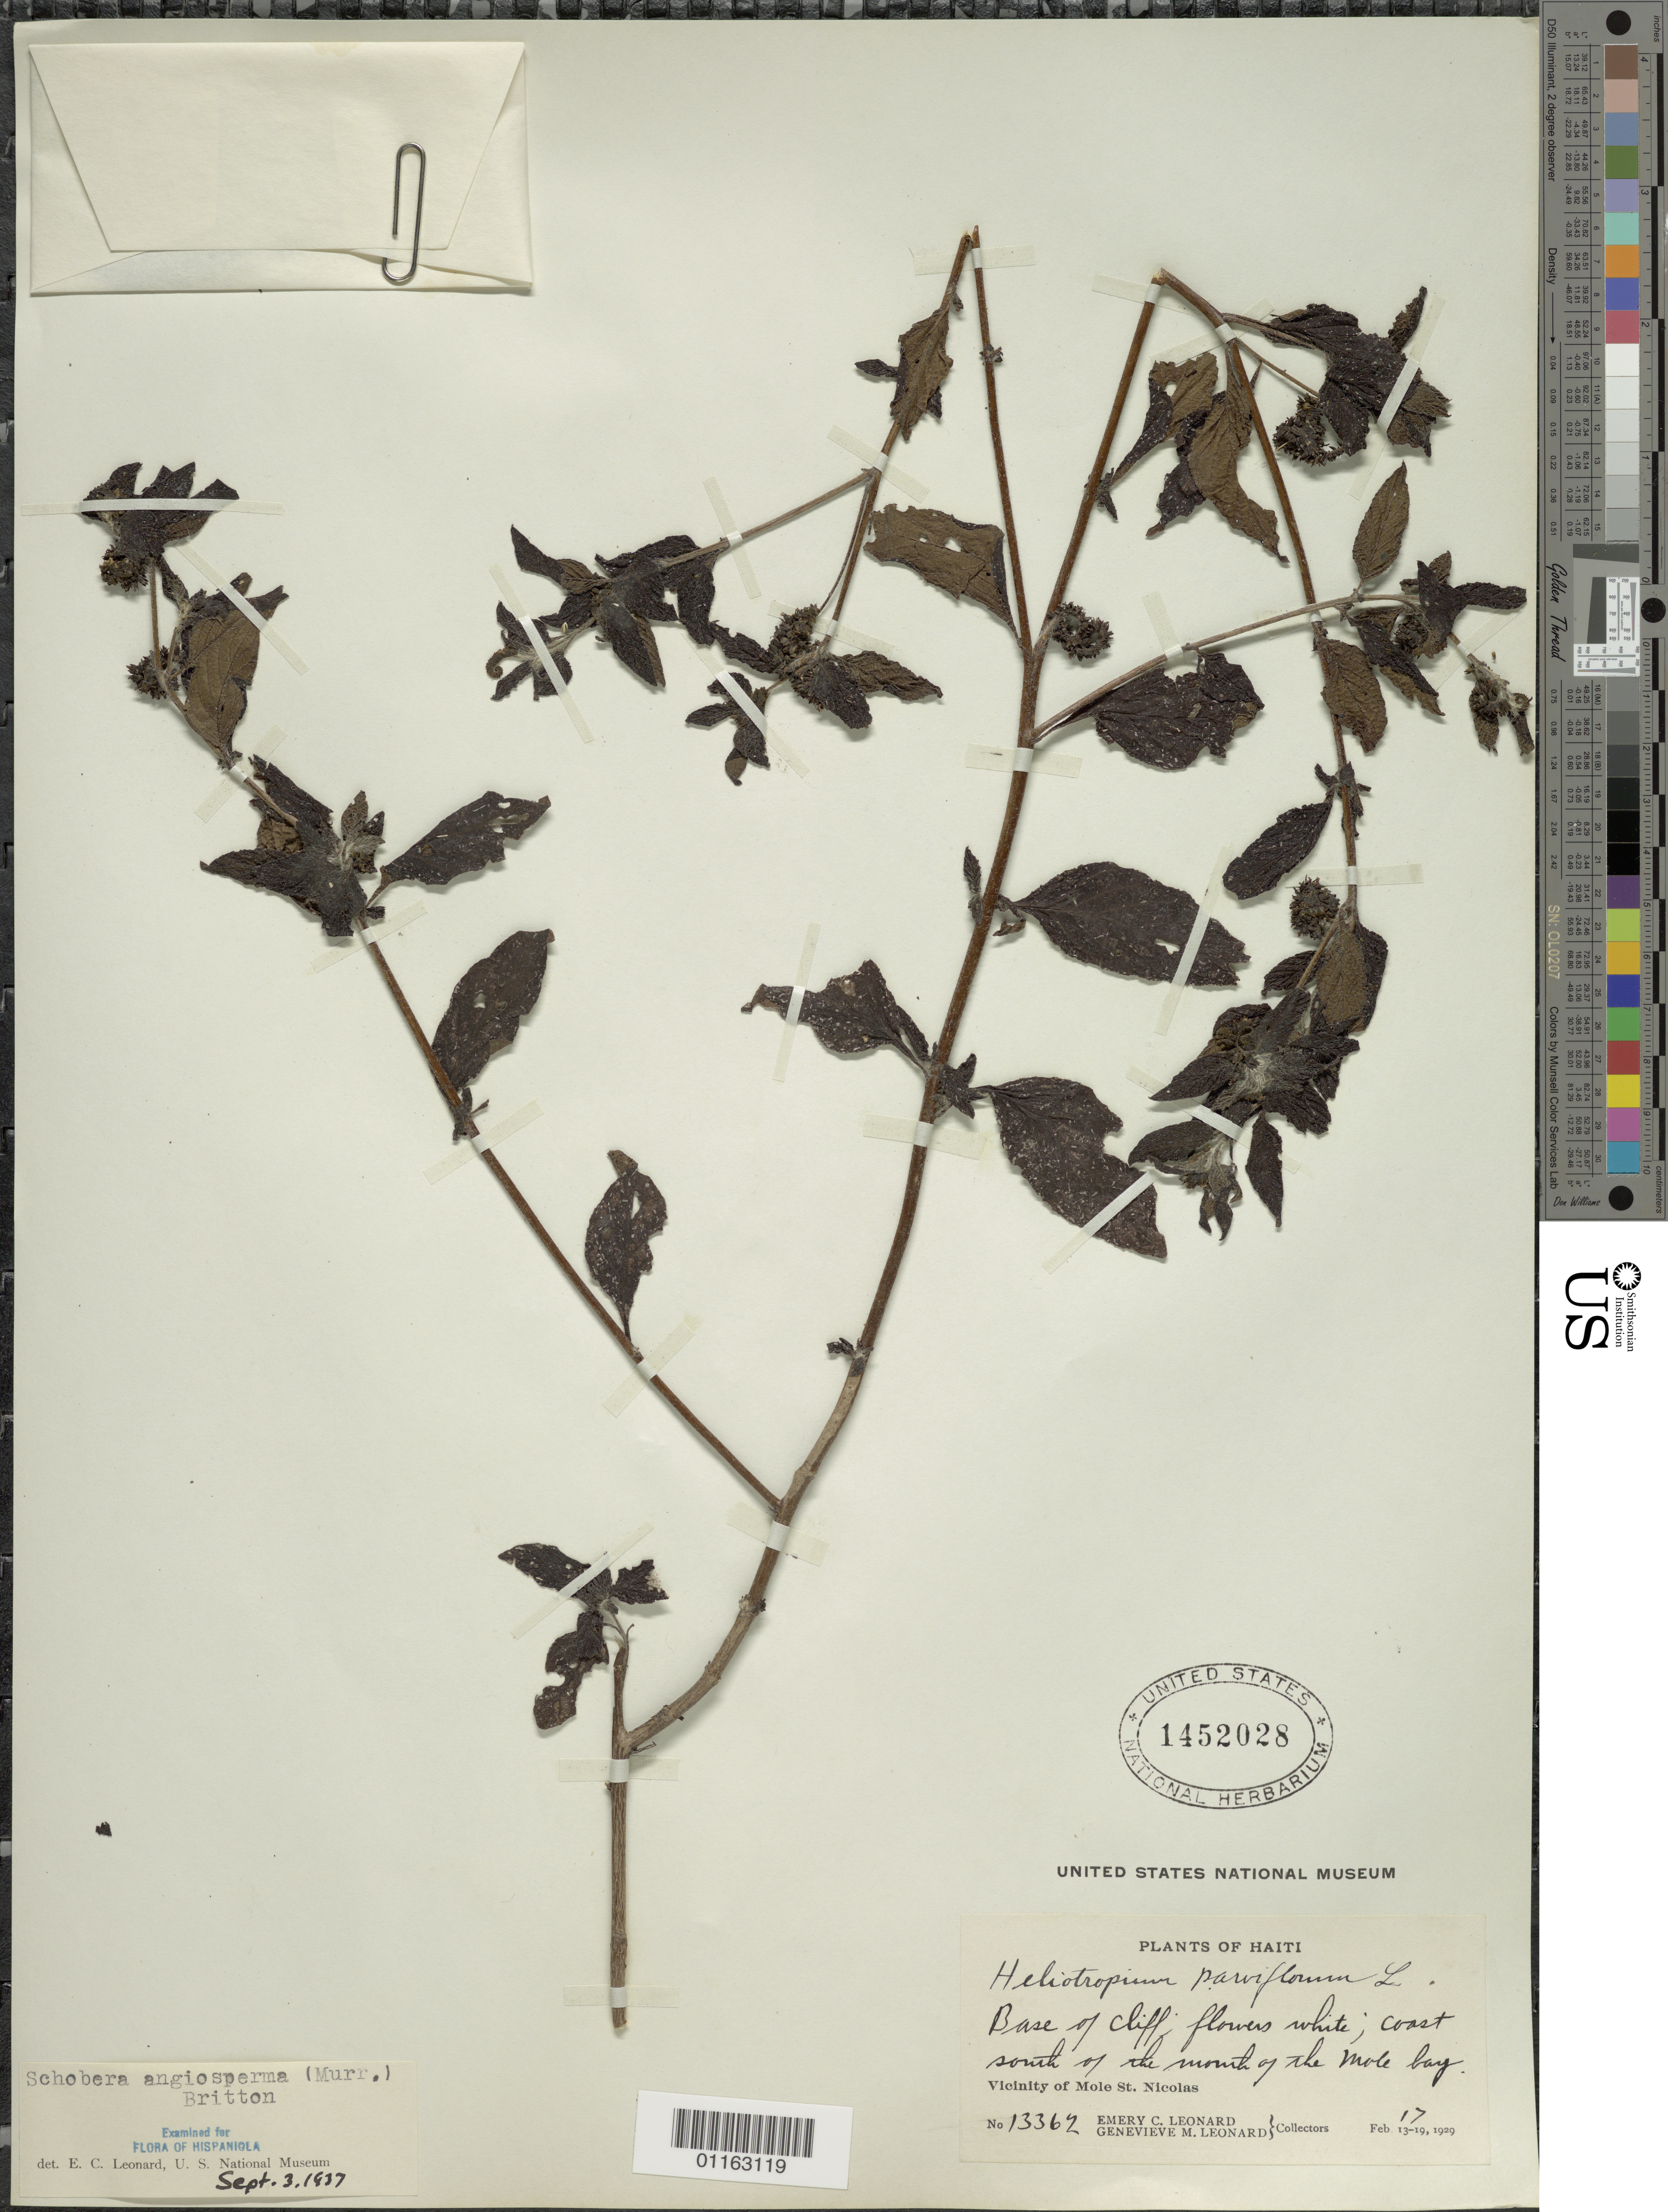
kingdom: Plantae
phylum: Tracheophyta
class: Magnoliopsida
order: Boraginales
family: Heliotropiaceae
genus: Schobera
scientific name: Schobera angiosperma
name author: (Murr.) Britton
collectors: E. C. Leonard & G. M. Leonard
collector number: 13362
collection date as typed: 17 Feb 1929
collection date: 1929-02-17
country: Haiti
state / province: Nord-Óuest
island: Hispaniola I.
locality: Vicinity of Mole St. Nicolas; base of cliff; coast S of the mouth of the Mole Bay.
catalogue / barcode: US 1452028